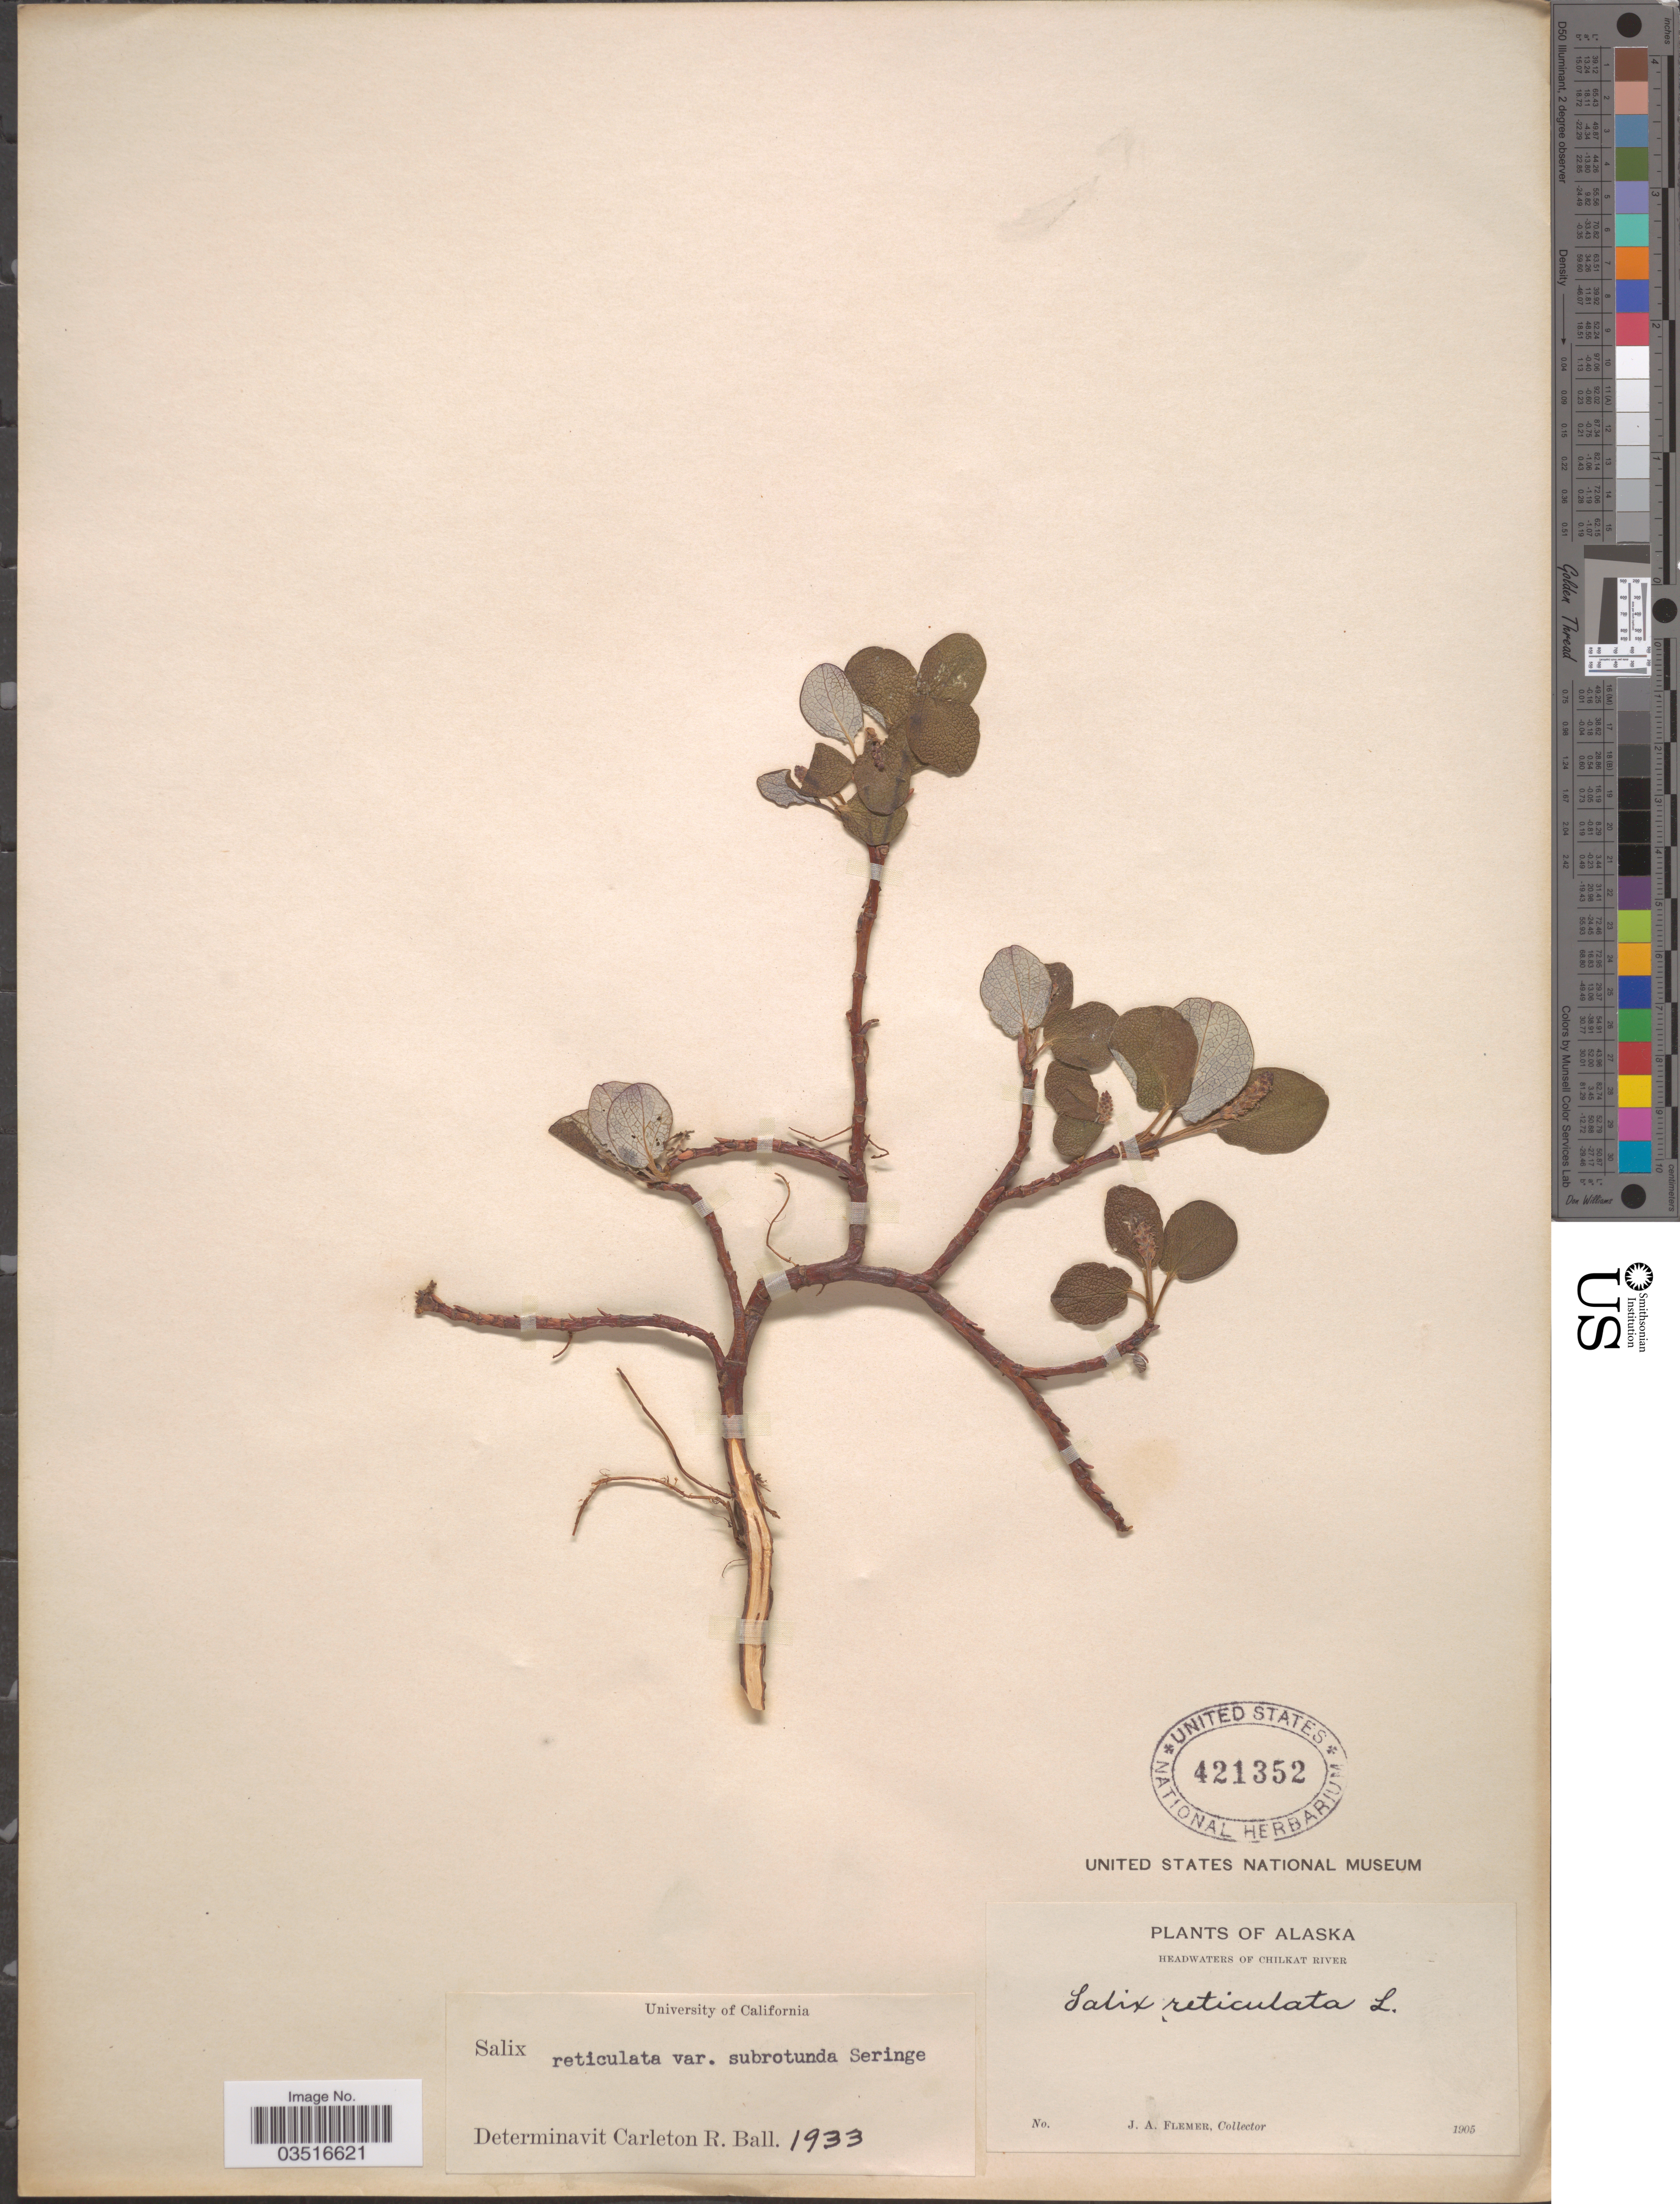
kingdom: Plantae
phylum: Tracheophyta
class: Magnoliopsida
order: Malpighiales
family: Salicaceae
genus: Salix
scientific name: Salix reticulata var. subrotunda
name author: Ser.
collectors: J. Flemer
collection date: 1905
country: United States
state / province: Alaska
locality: Headwaters of Chilkat River.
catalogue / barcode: US 421352